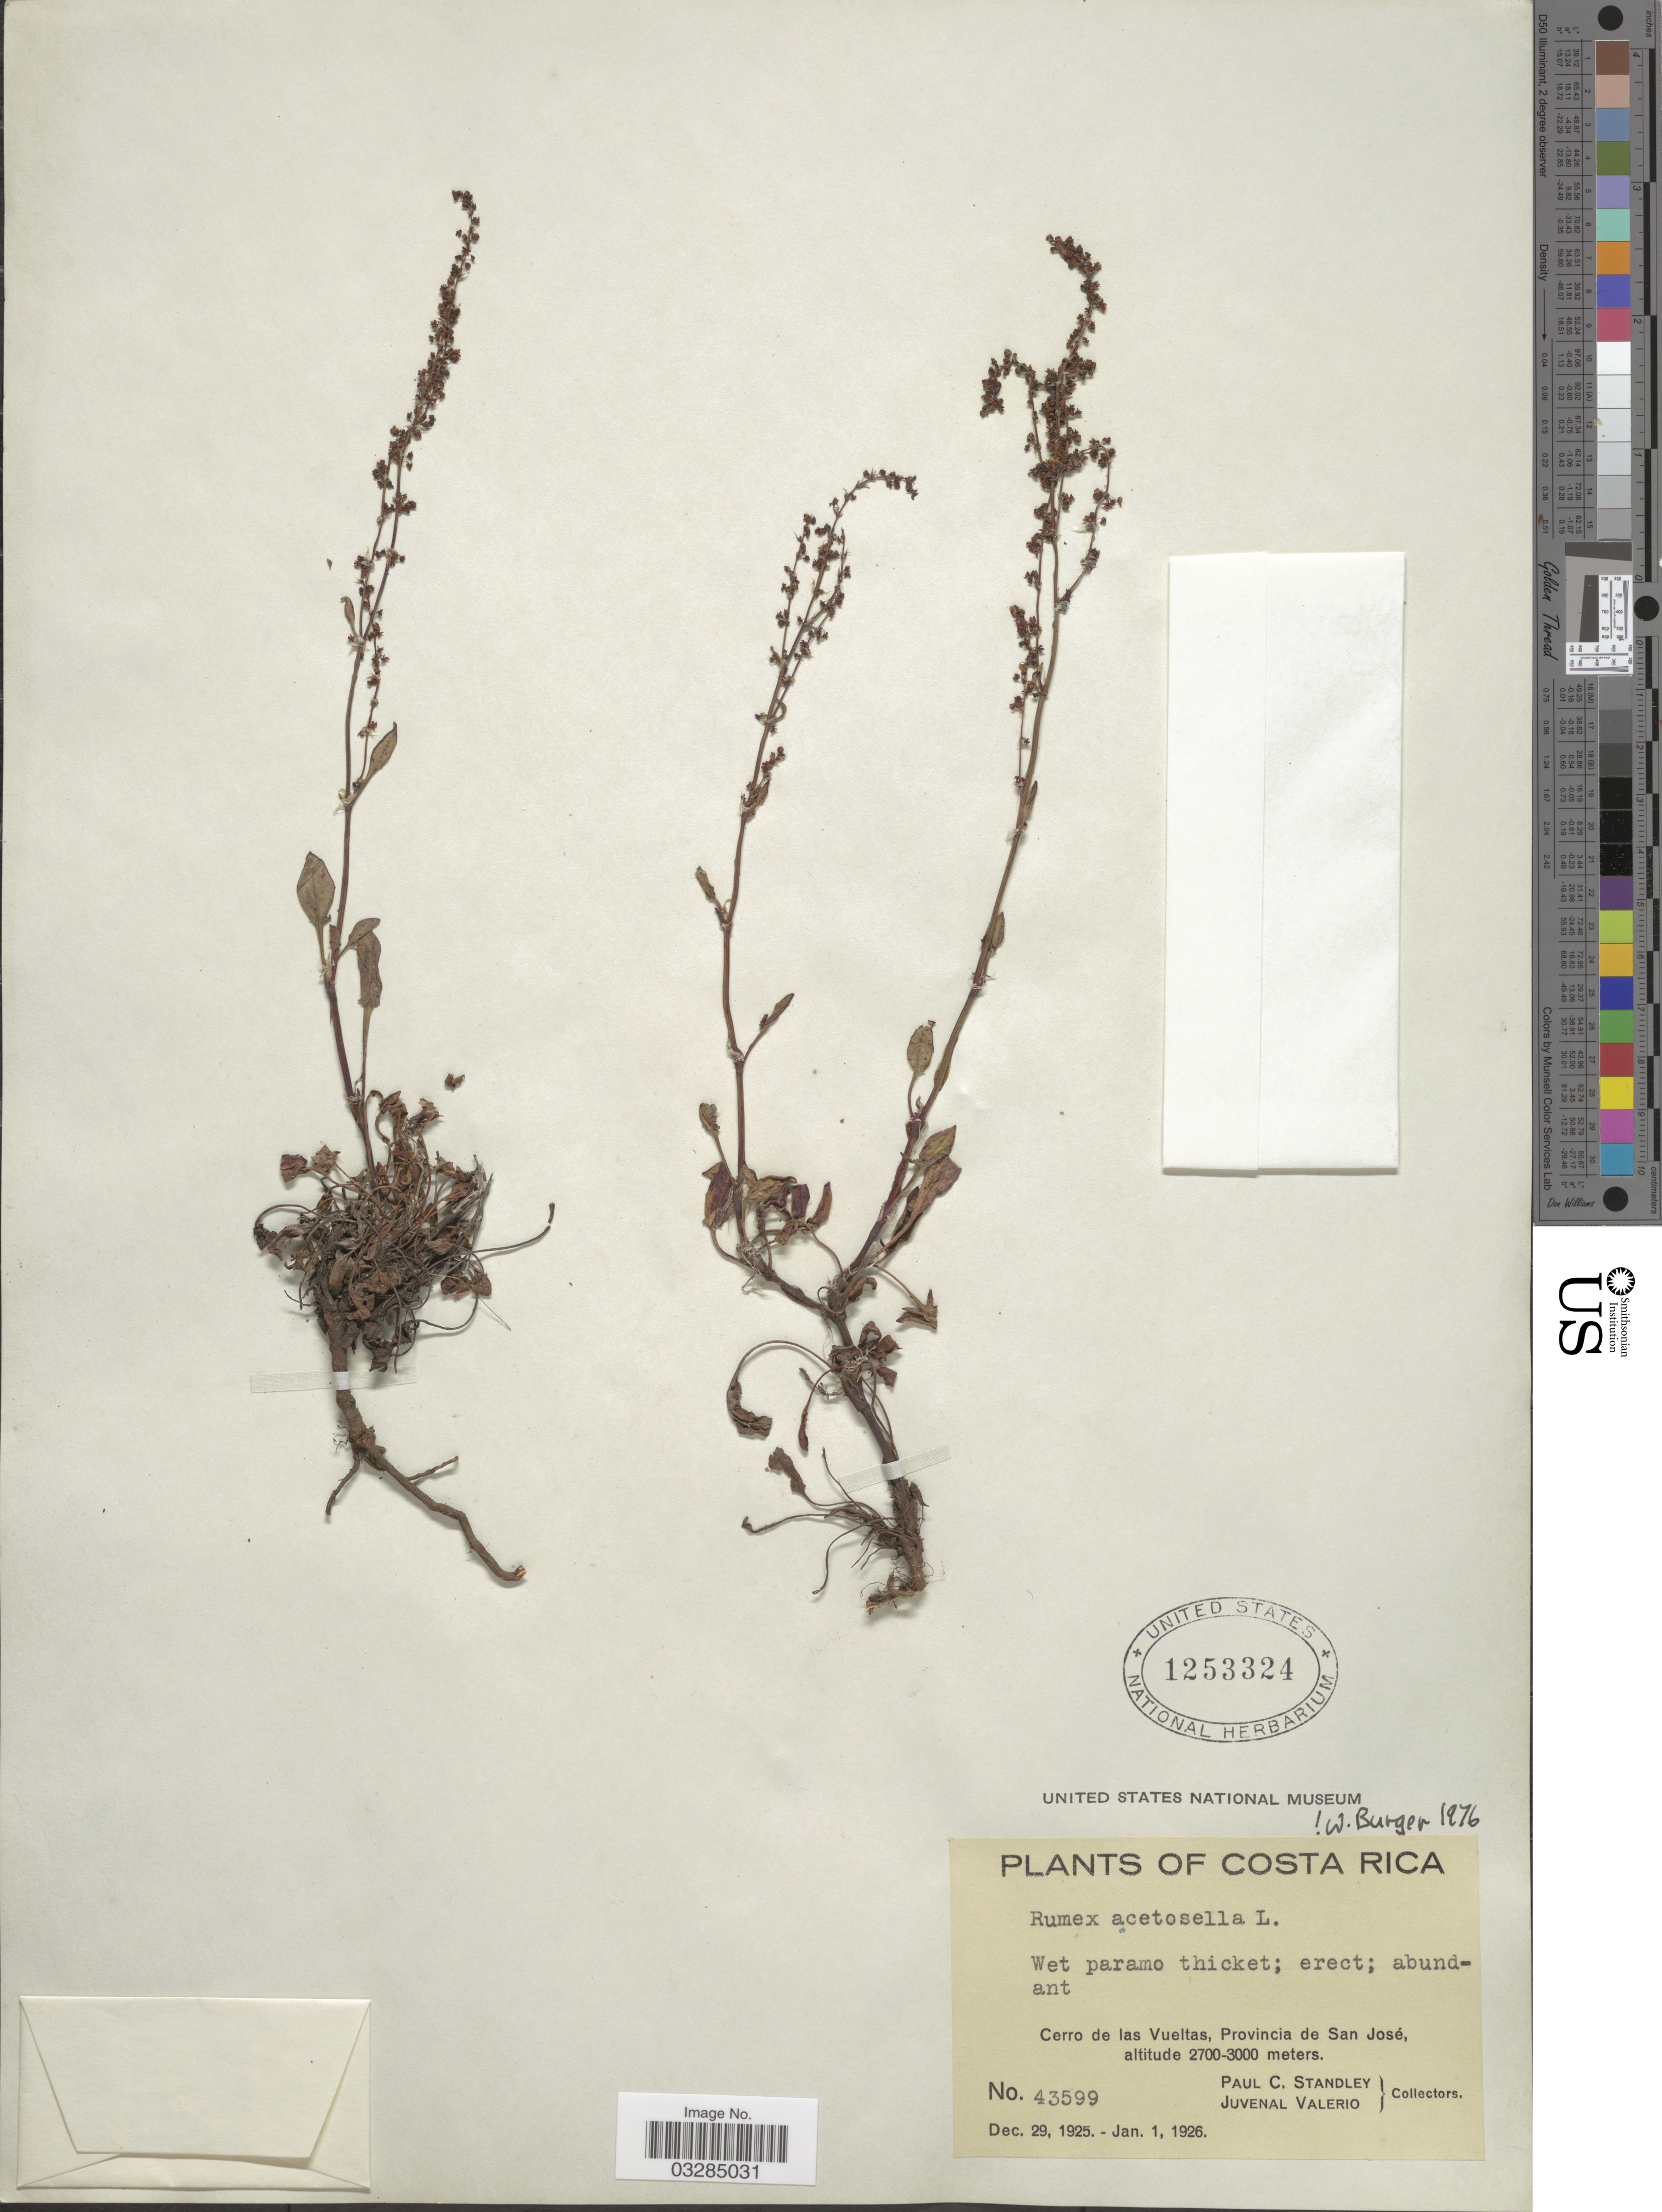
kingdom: Plantae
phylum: Tracheophyta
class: Magnoliopsida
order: Caryophyllales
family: Polygonaceae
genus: Rumex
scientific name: Rumex acetosella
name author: L.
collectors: P. C. Standley & J. Valerio R.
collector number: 43599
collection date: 1925-12-29/1926-01-01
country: Costa Rica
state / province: San José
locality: Cerro de las Vueltas.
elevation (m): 2700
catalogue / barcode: US 1253324